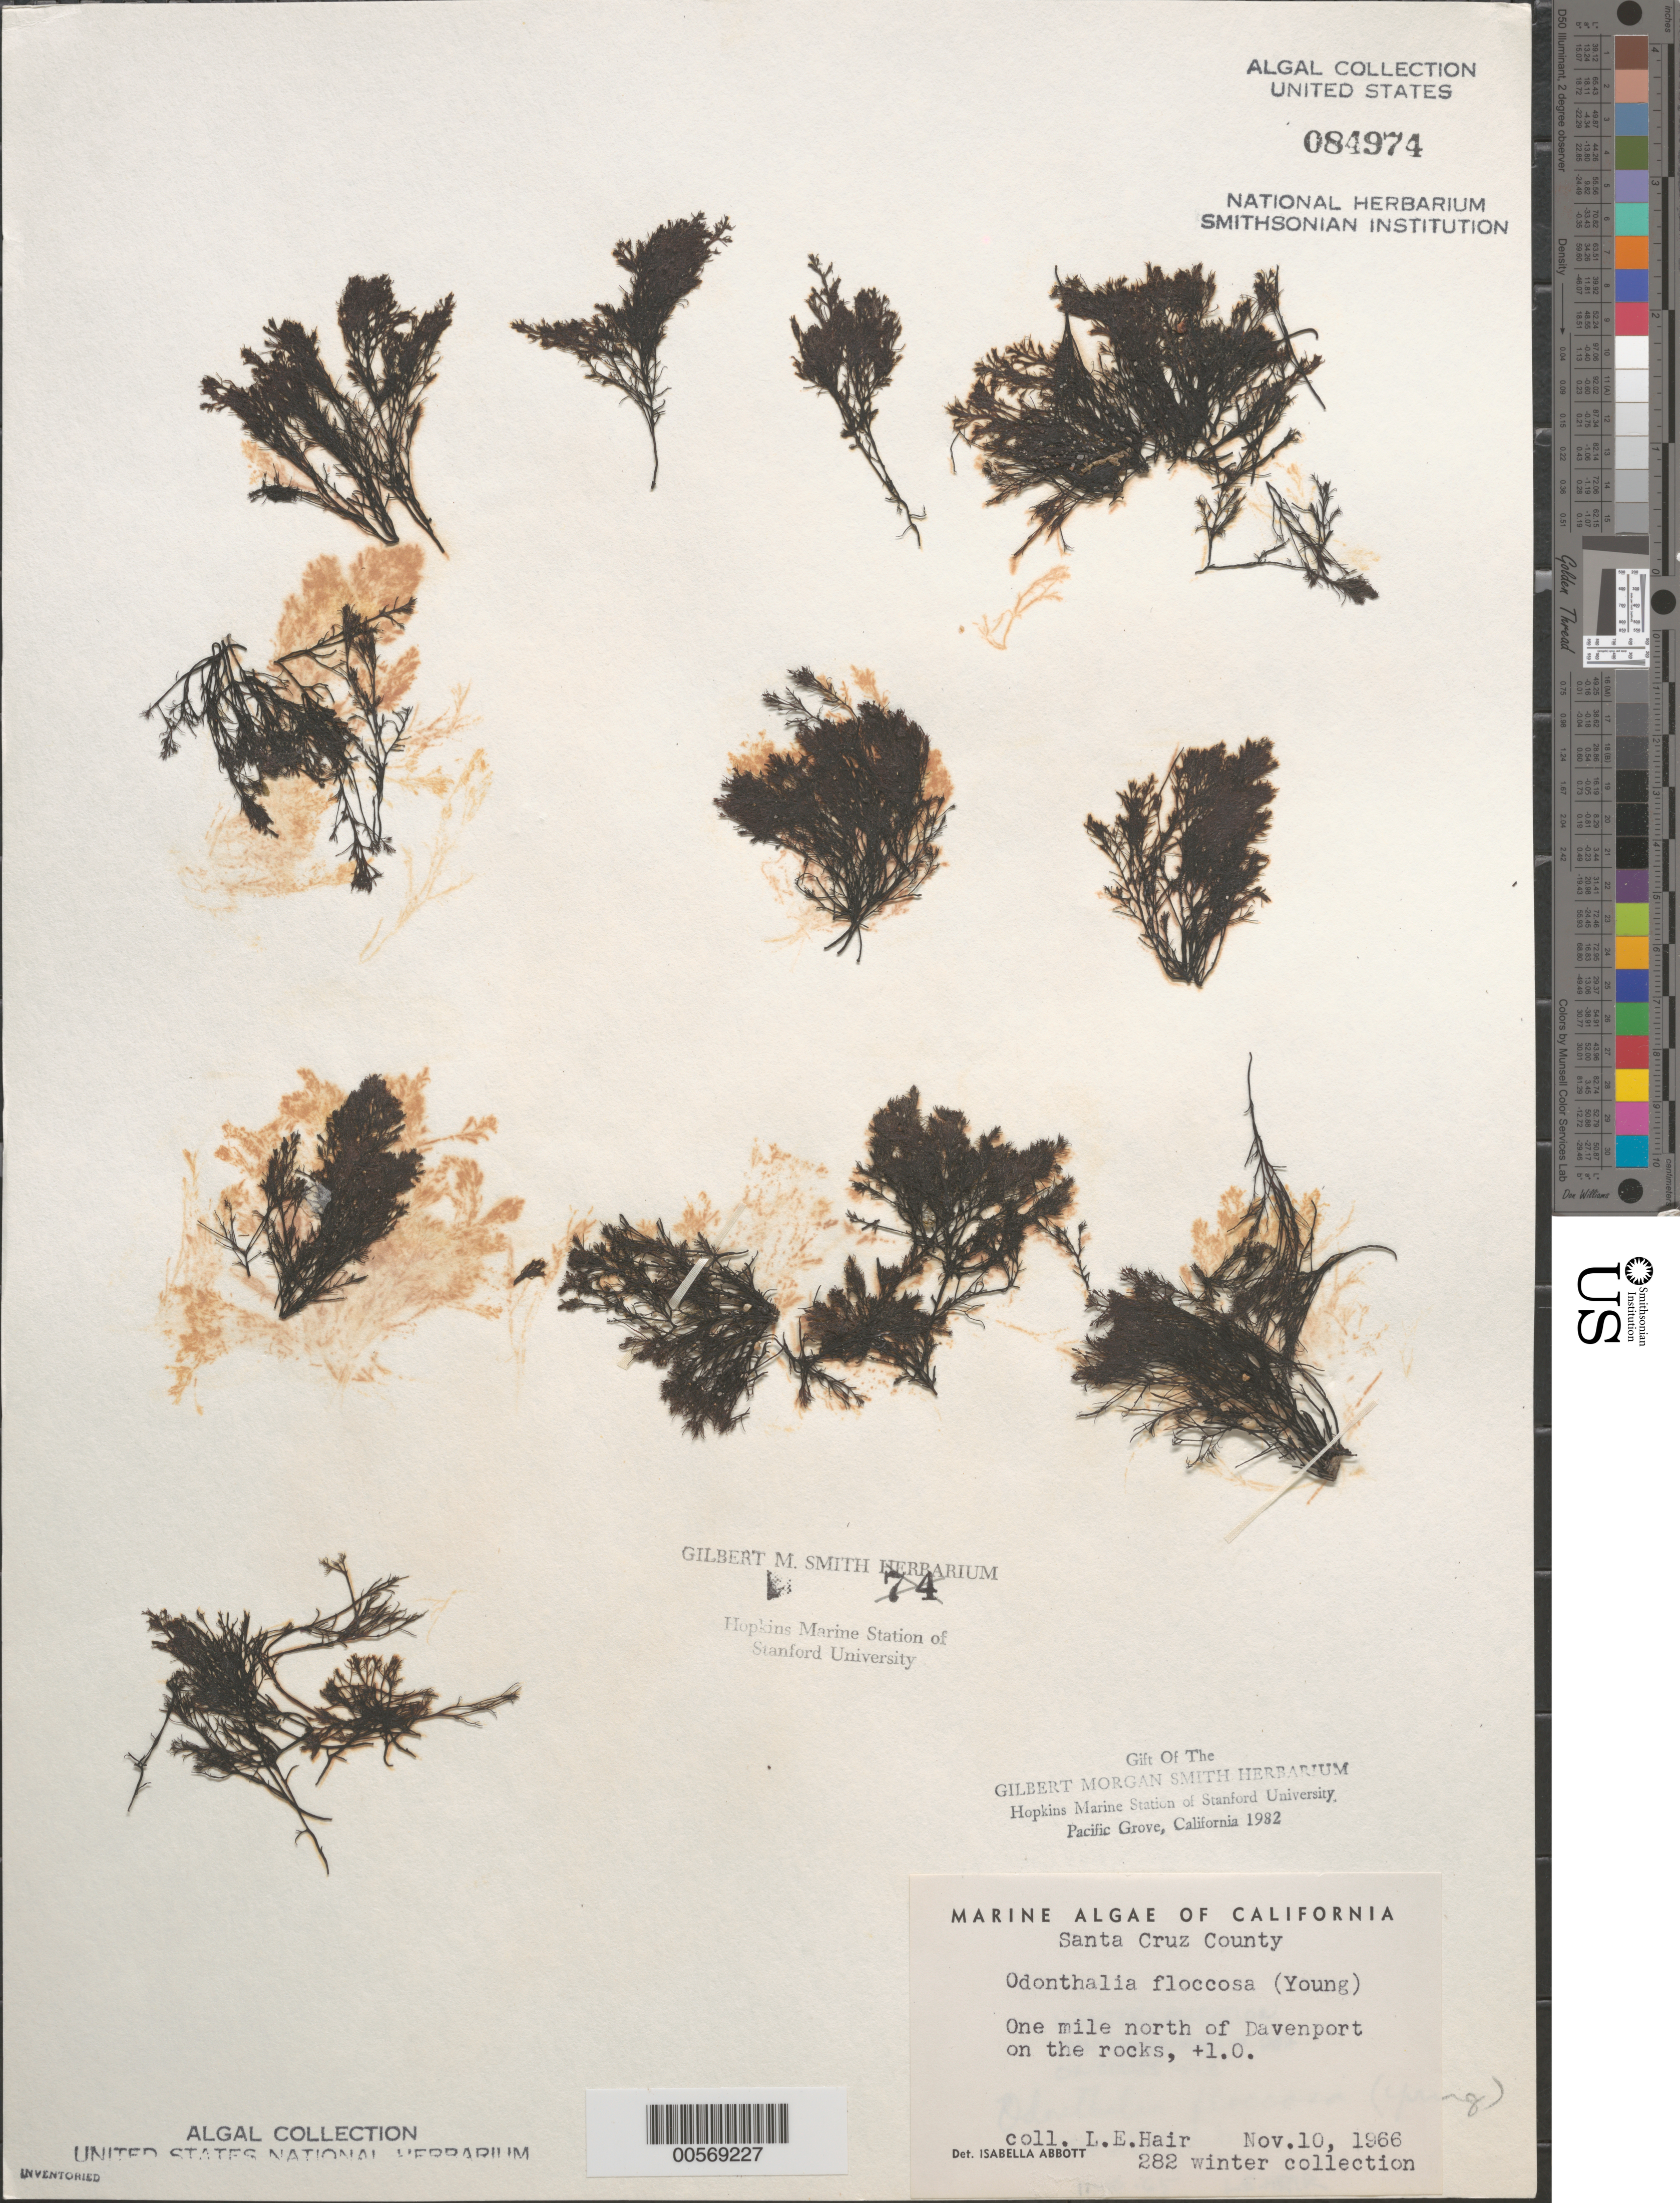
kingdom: Plantae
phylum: Rhodophyta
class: Florideophyceae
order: Ceramiales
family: Rhodomelaceae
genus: Odonthalia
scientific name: Odonthalia floccosa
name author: (Esper) Falkenb.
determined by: Abbott, Isabella A.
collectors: L. Hair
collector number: Leh 282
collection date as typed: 10 Nov 1966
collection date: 1966-11-10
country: United States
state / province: California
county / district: Santa Cruz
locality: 1 mile north of Davenport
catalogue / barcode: US 84974